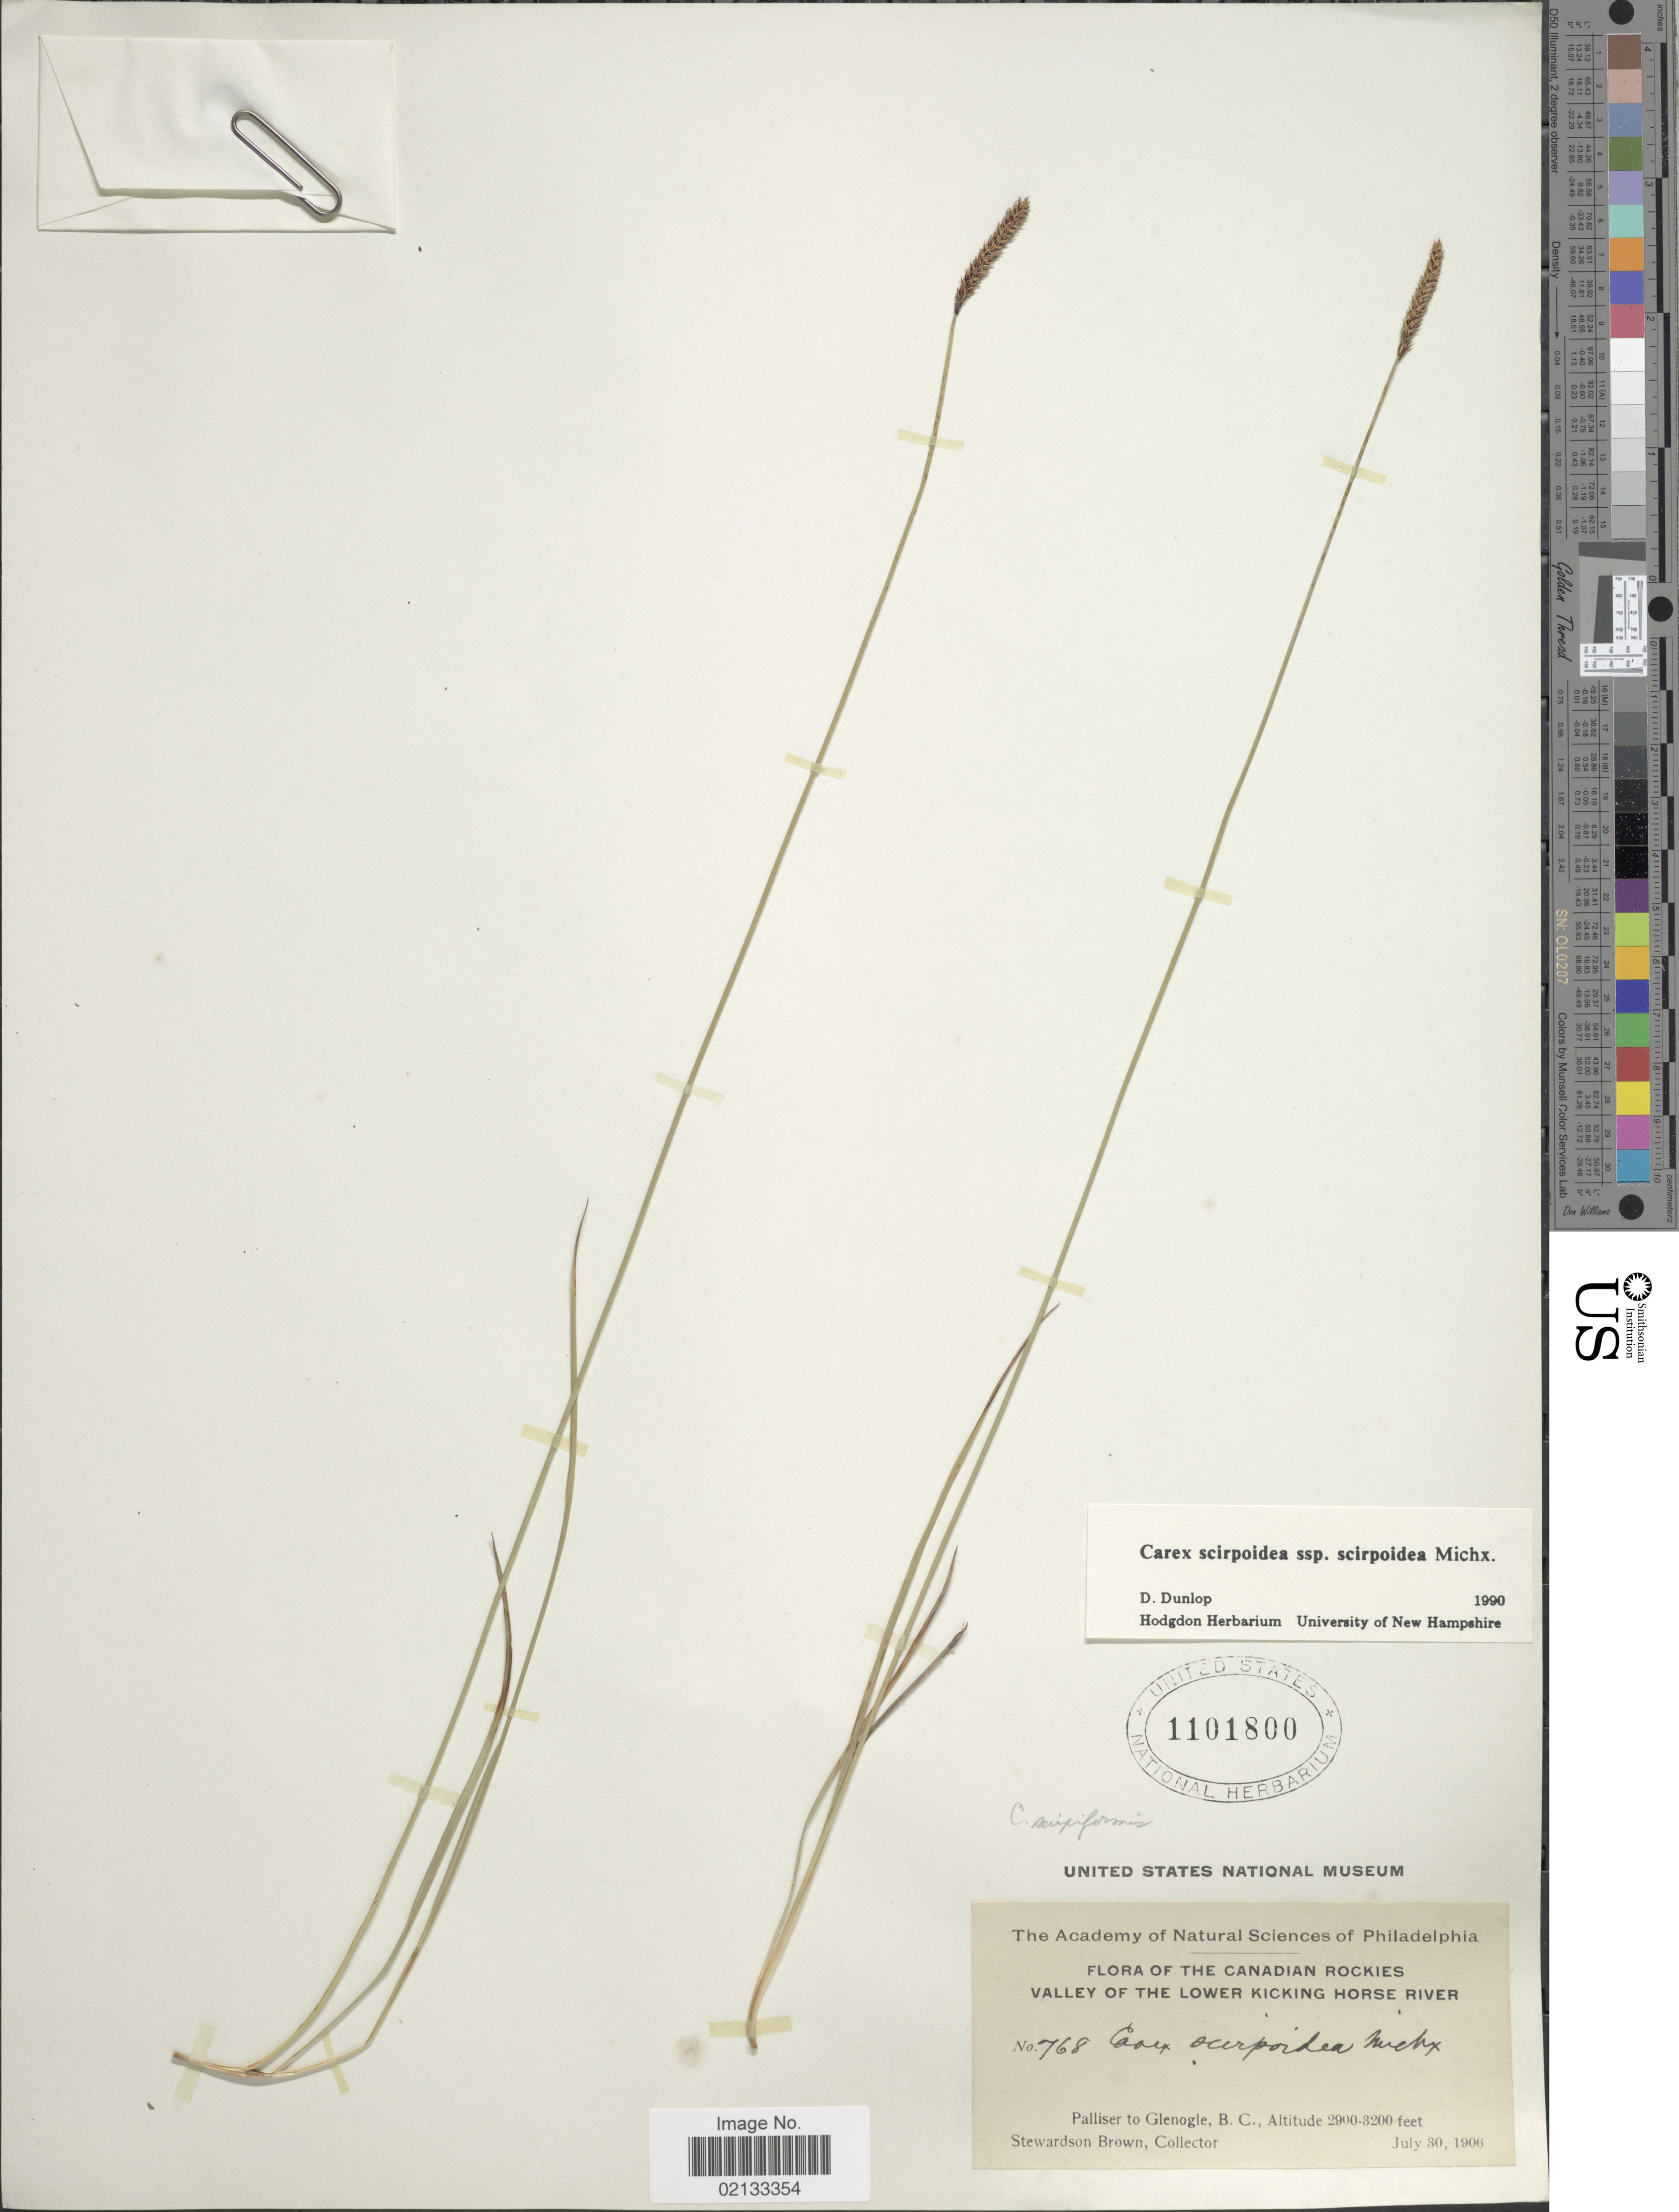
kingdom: Plantae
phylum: Tracheophyta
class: Liliopsida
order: Poales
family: Cyperaceae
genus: Carex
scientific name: Carex scirpoidea subsp. scirpoidea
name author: Michx.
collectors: S. Brown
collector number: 768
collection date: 1906-07-30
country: Canada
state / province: British Columbia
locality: The Canadian Rockies Valley of The Lower Kicking Horse River, Palliser to Glenogle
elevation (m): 884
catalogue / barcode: US 1101800